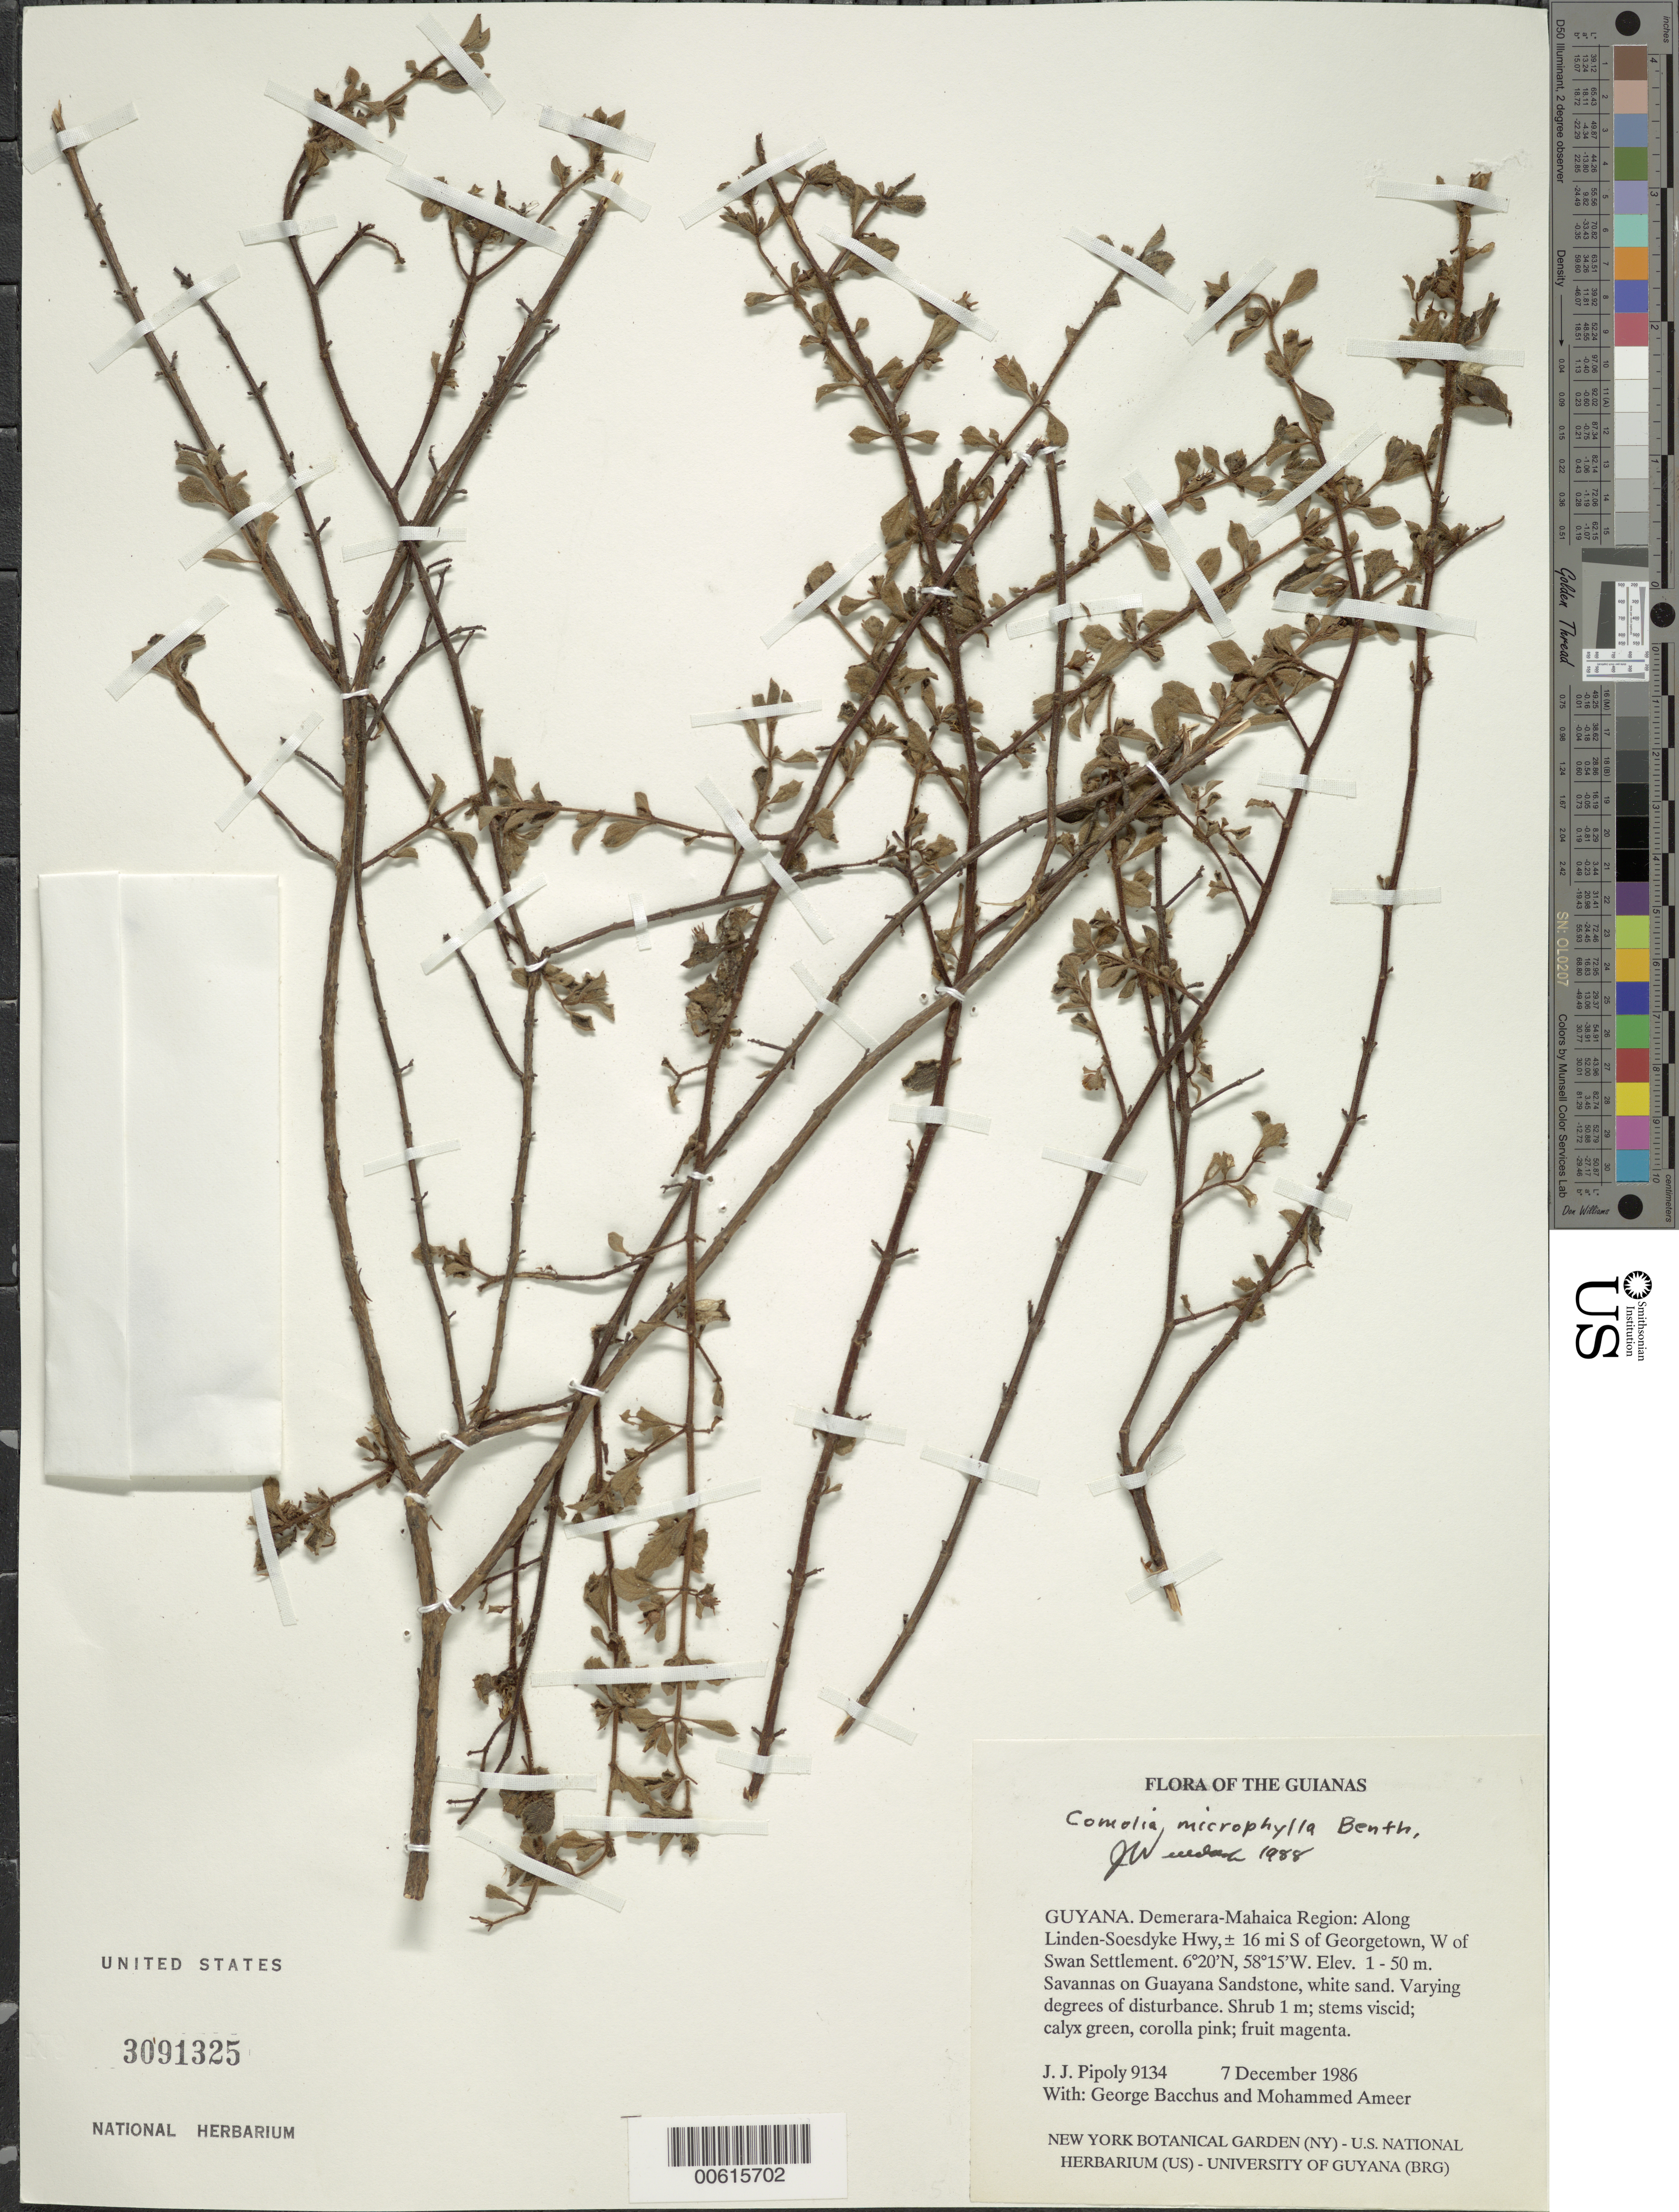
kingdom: Plantae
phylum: Tracheophyta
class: Magnoliopsida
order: Myrtales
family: Melastomataceae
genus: Comolia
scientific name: Comolia microphylla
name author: Benth.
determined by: Wurdack, John J., (US), US (UNITED STATES)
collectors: J. J. Pipoly, G. Bacchus & M. Ameer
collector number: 9134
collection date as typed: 7 December 1986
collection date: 1986-12-07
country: Guyana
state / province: Demerara-Mahaica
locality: Along Linden-Soesdyke Hwy,± 16 mi S of Georgetown, W of Swan Settlement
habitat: Savannas on Guayana Sandstone, white sand. Varying degrees of disturbance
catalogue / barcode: US 3091325